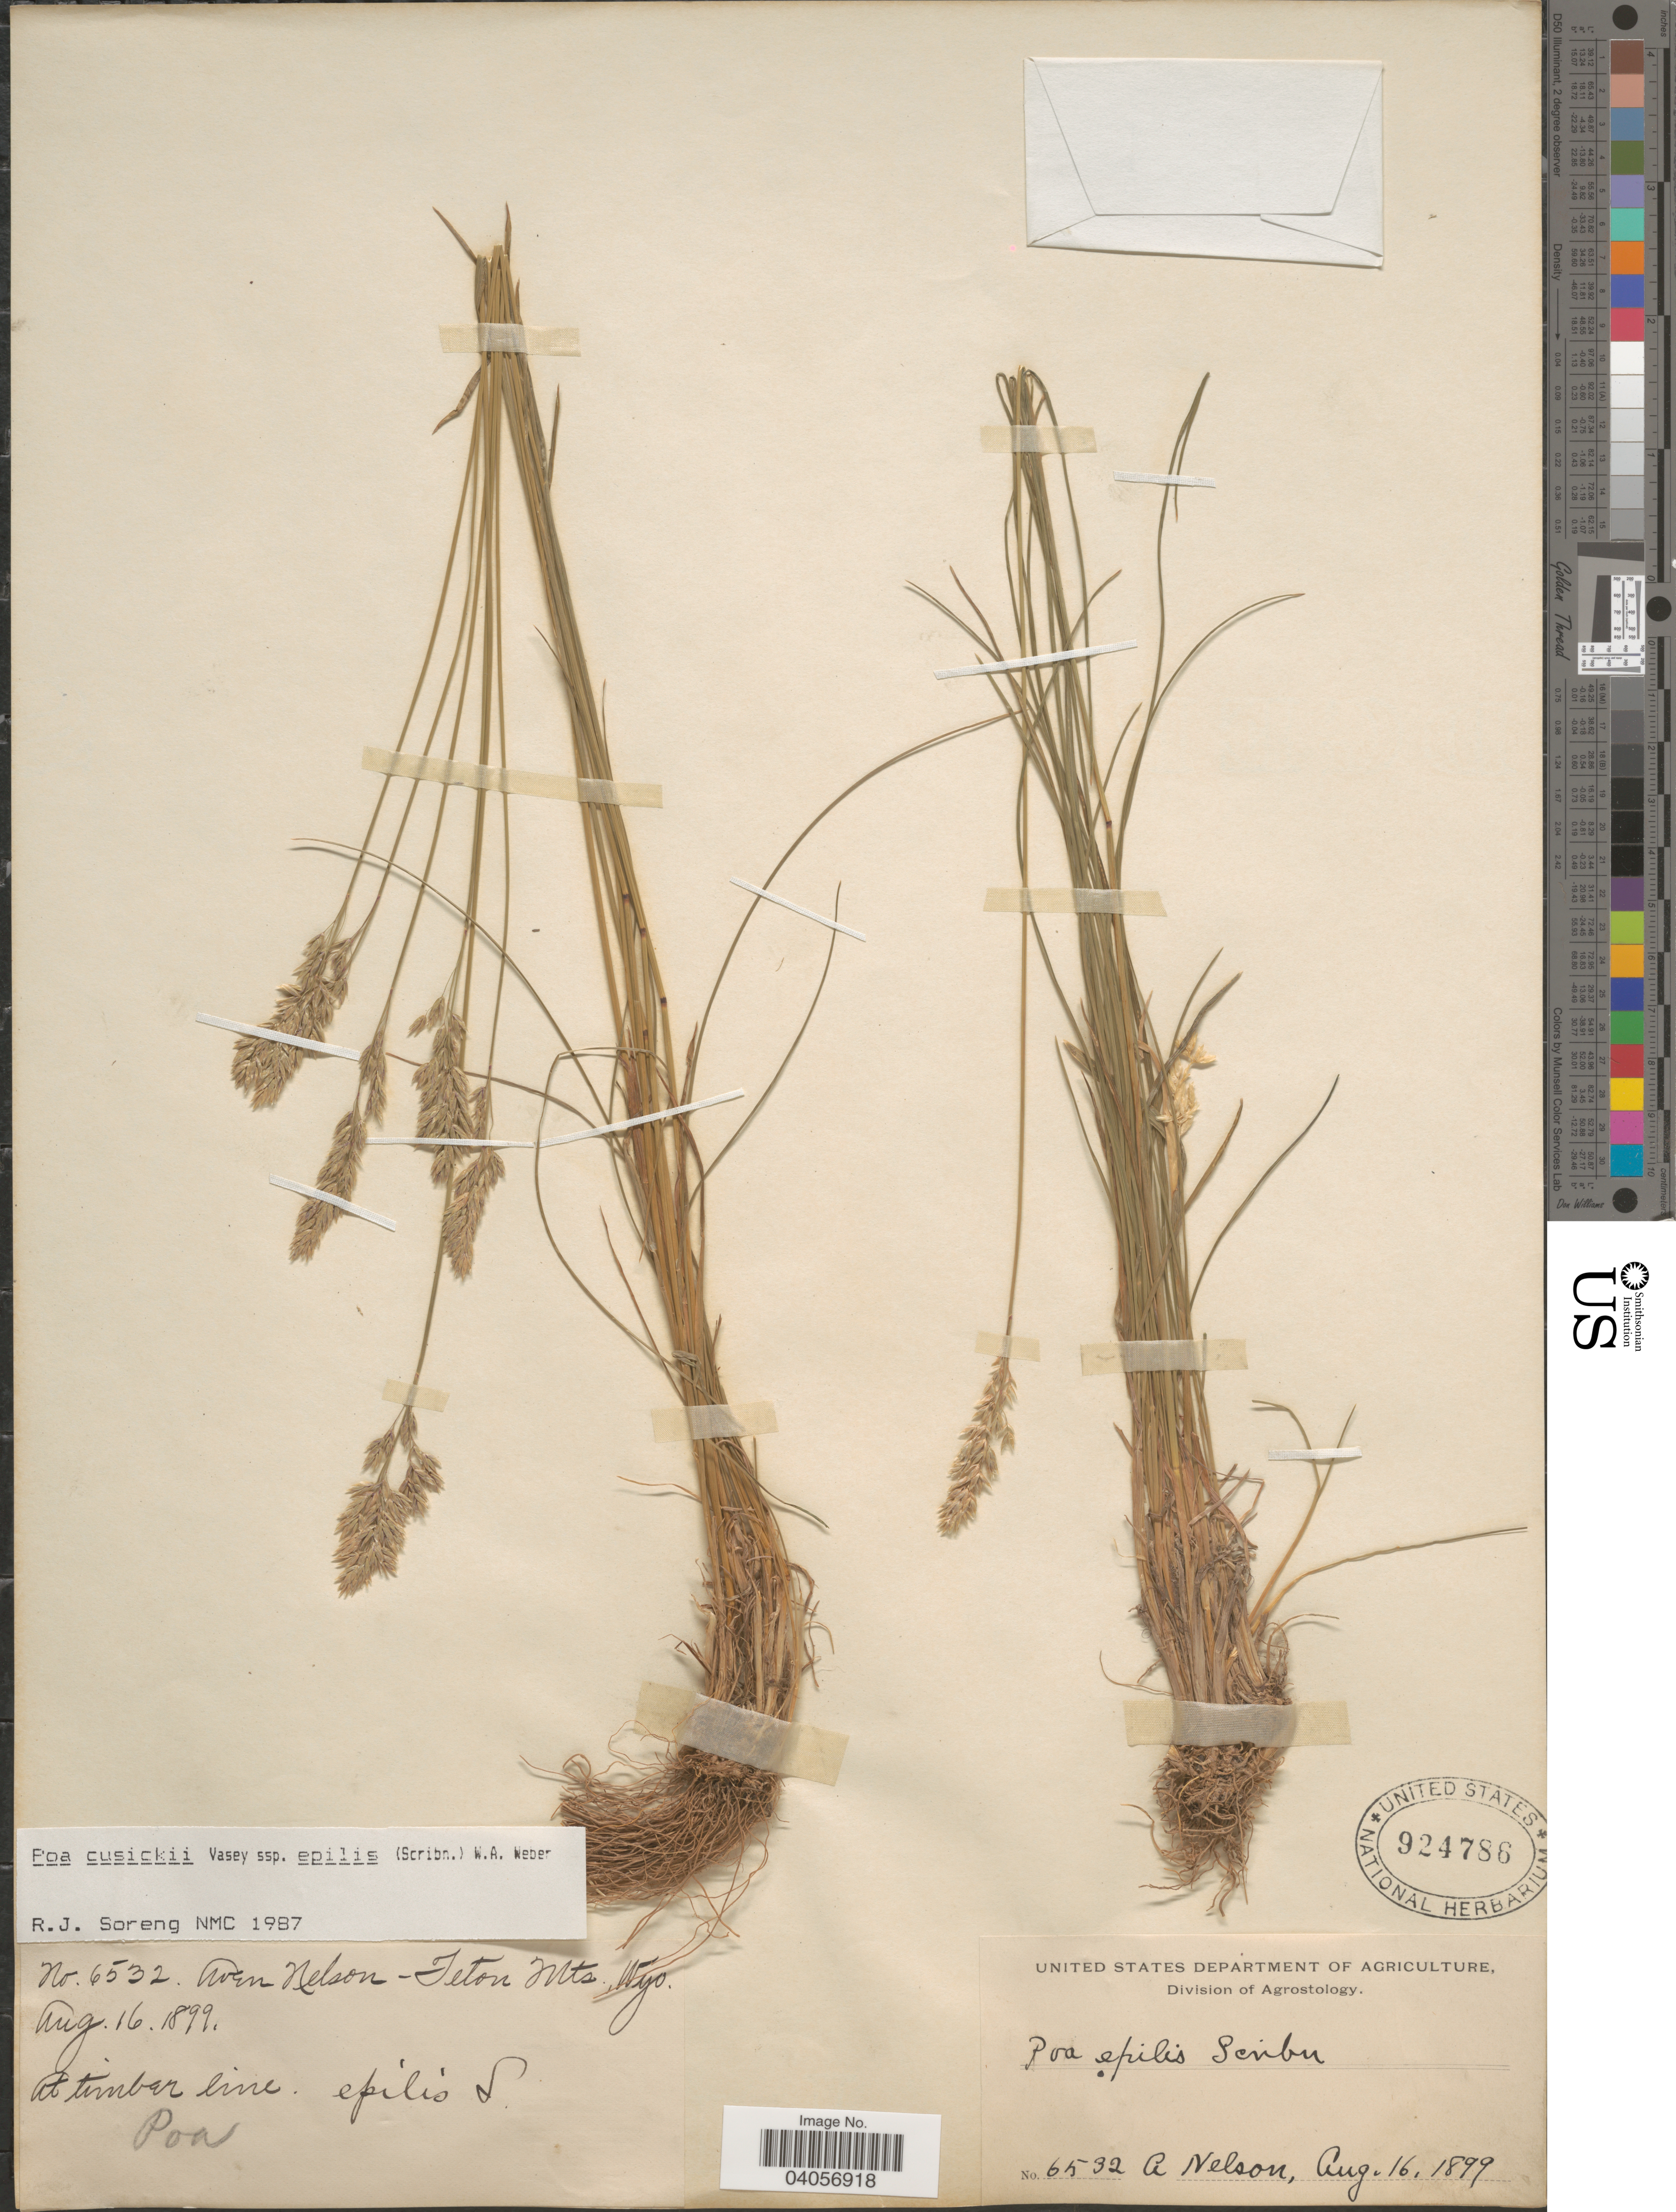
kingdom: Plantae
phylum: Tracheophyta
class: Liliopsida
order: Poales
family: Poaceae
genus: Poa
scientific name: Poa cusickii subsp. epilis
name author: (Scribn.) W.A. Weber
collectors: A. Nelson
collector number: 6532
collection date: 1899-08-16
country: United States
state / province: Wyoming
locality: Teton Mts.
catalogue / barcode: US 924786